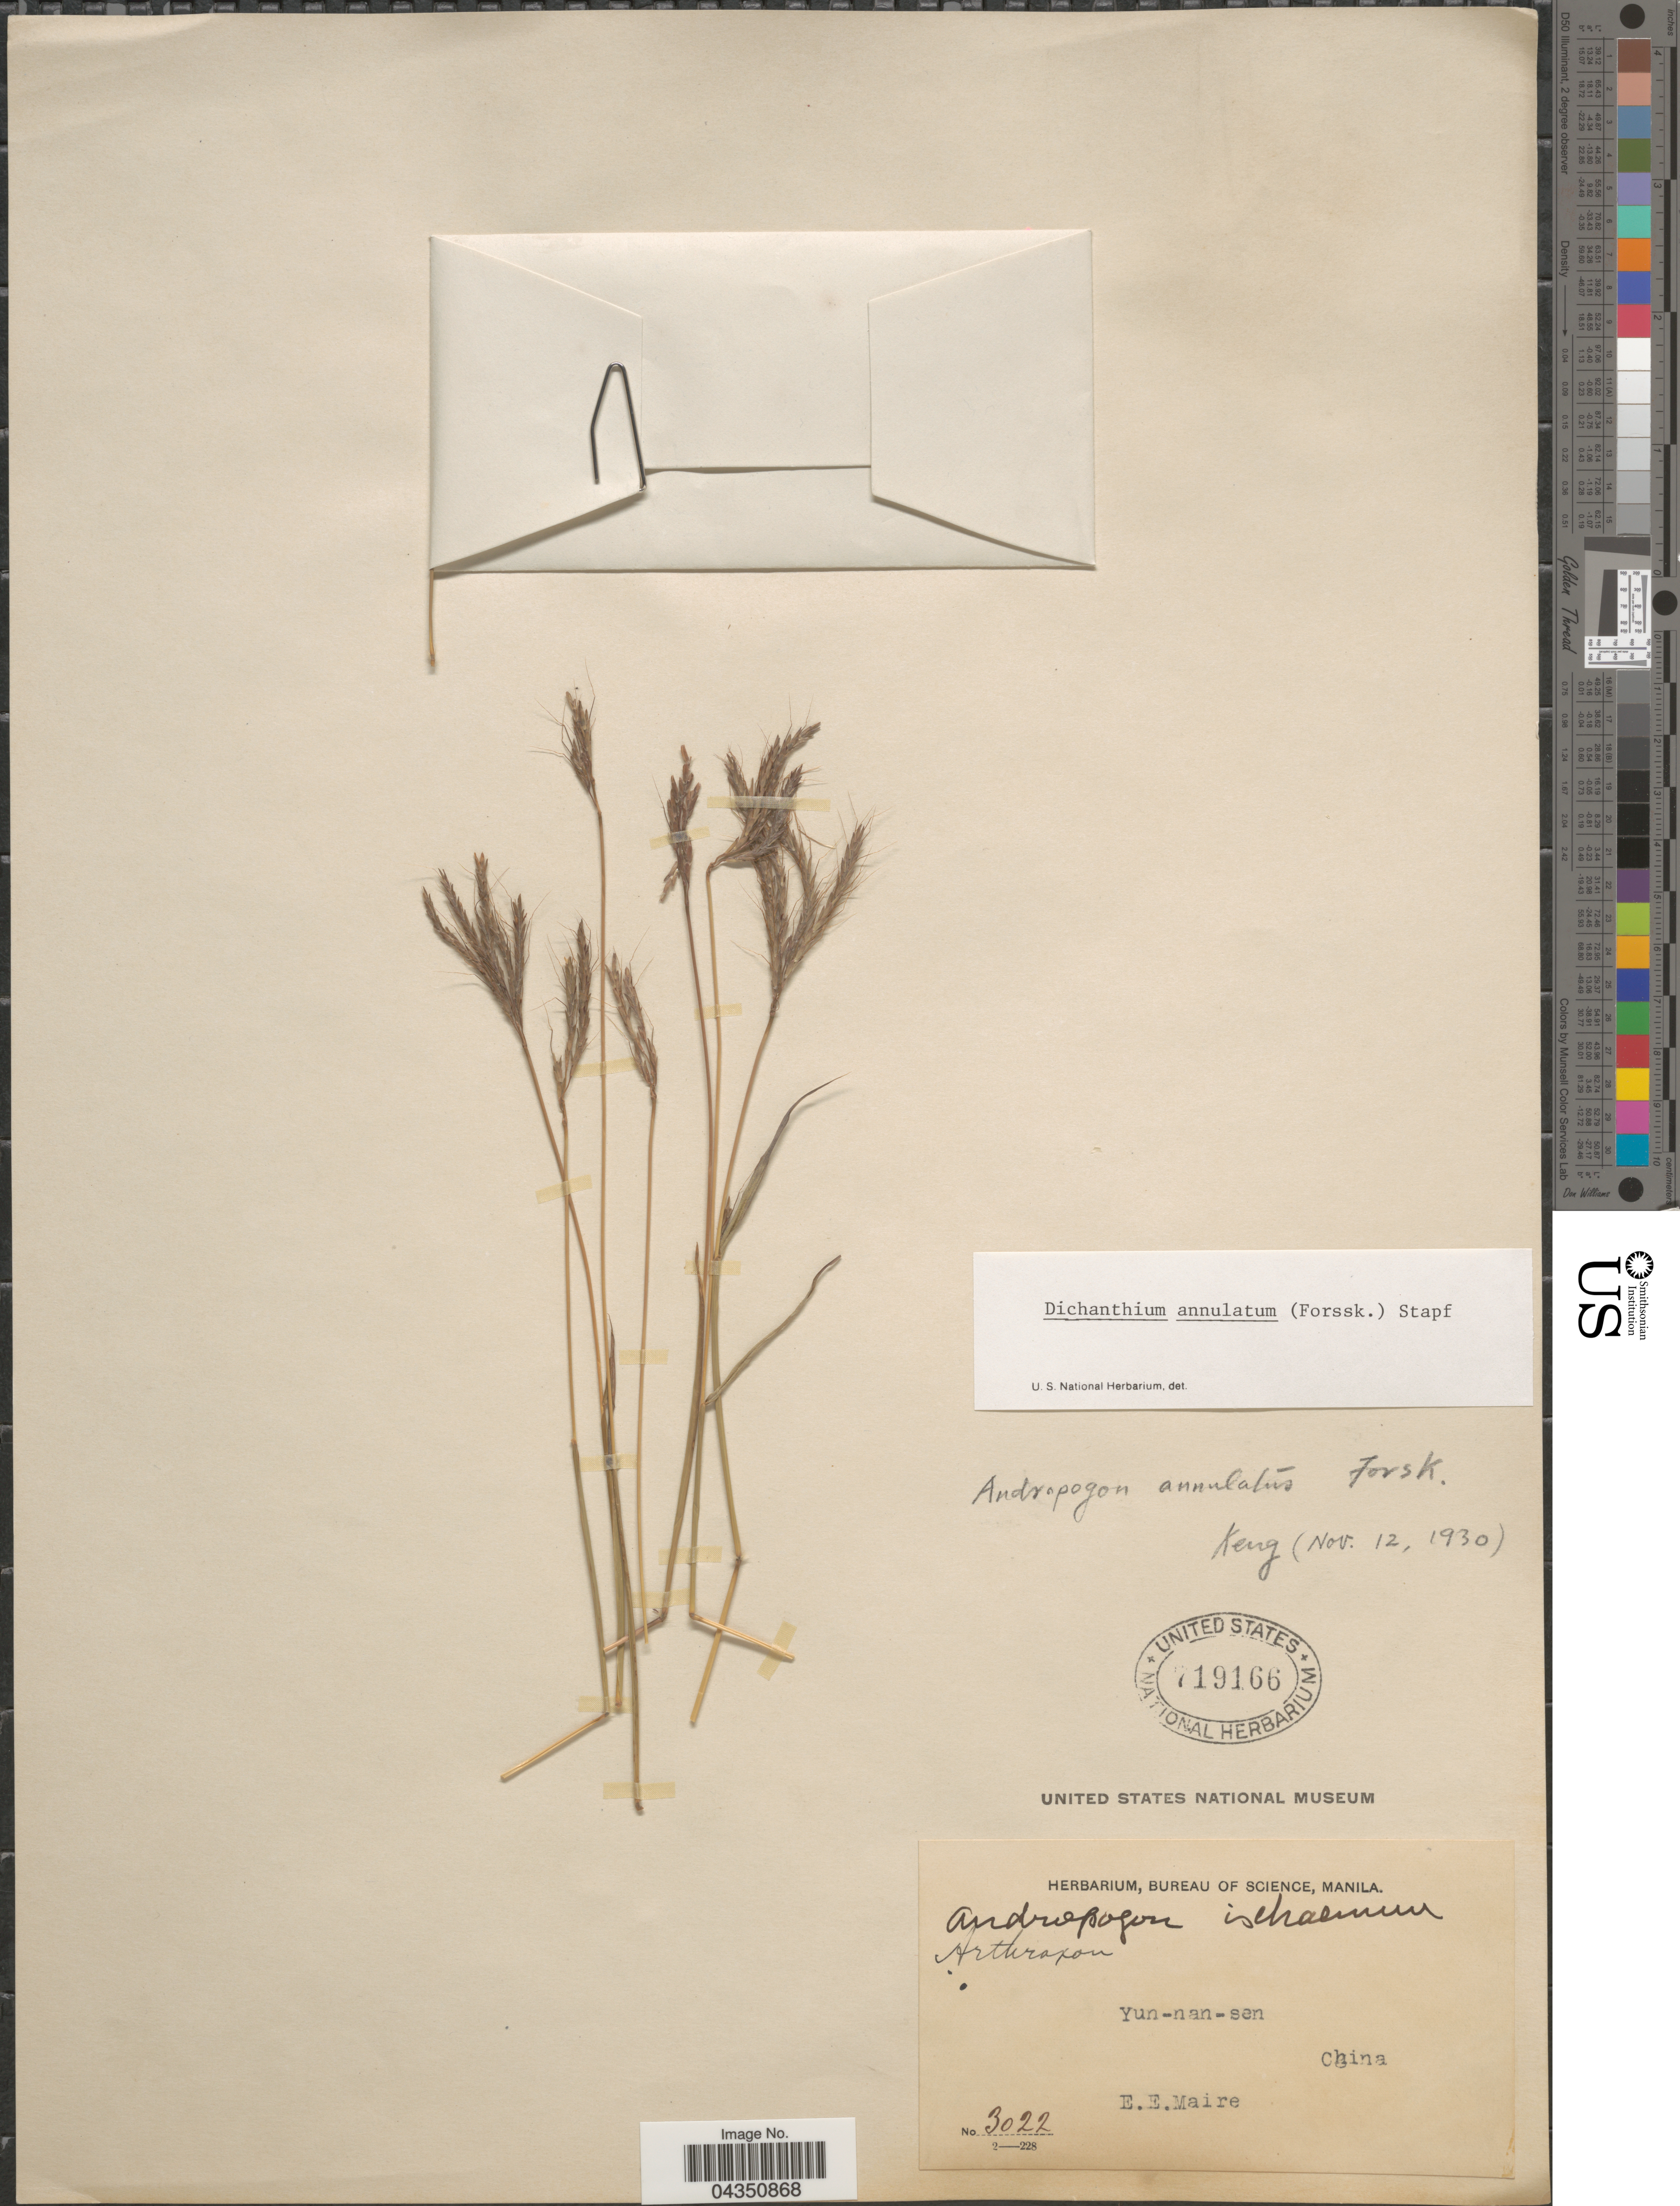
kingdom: Plantae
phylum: Tracheophyta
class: Liliopsida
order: Poales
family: Poaceae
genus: Dichanthium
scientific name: Dichanthium annulatum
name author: (Forssk.) Stapf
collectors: E. E. Maire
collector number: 3022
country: China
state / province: Yunnan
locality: Yun-nan-sen.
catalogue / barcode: US 719166